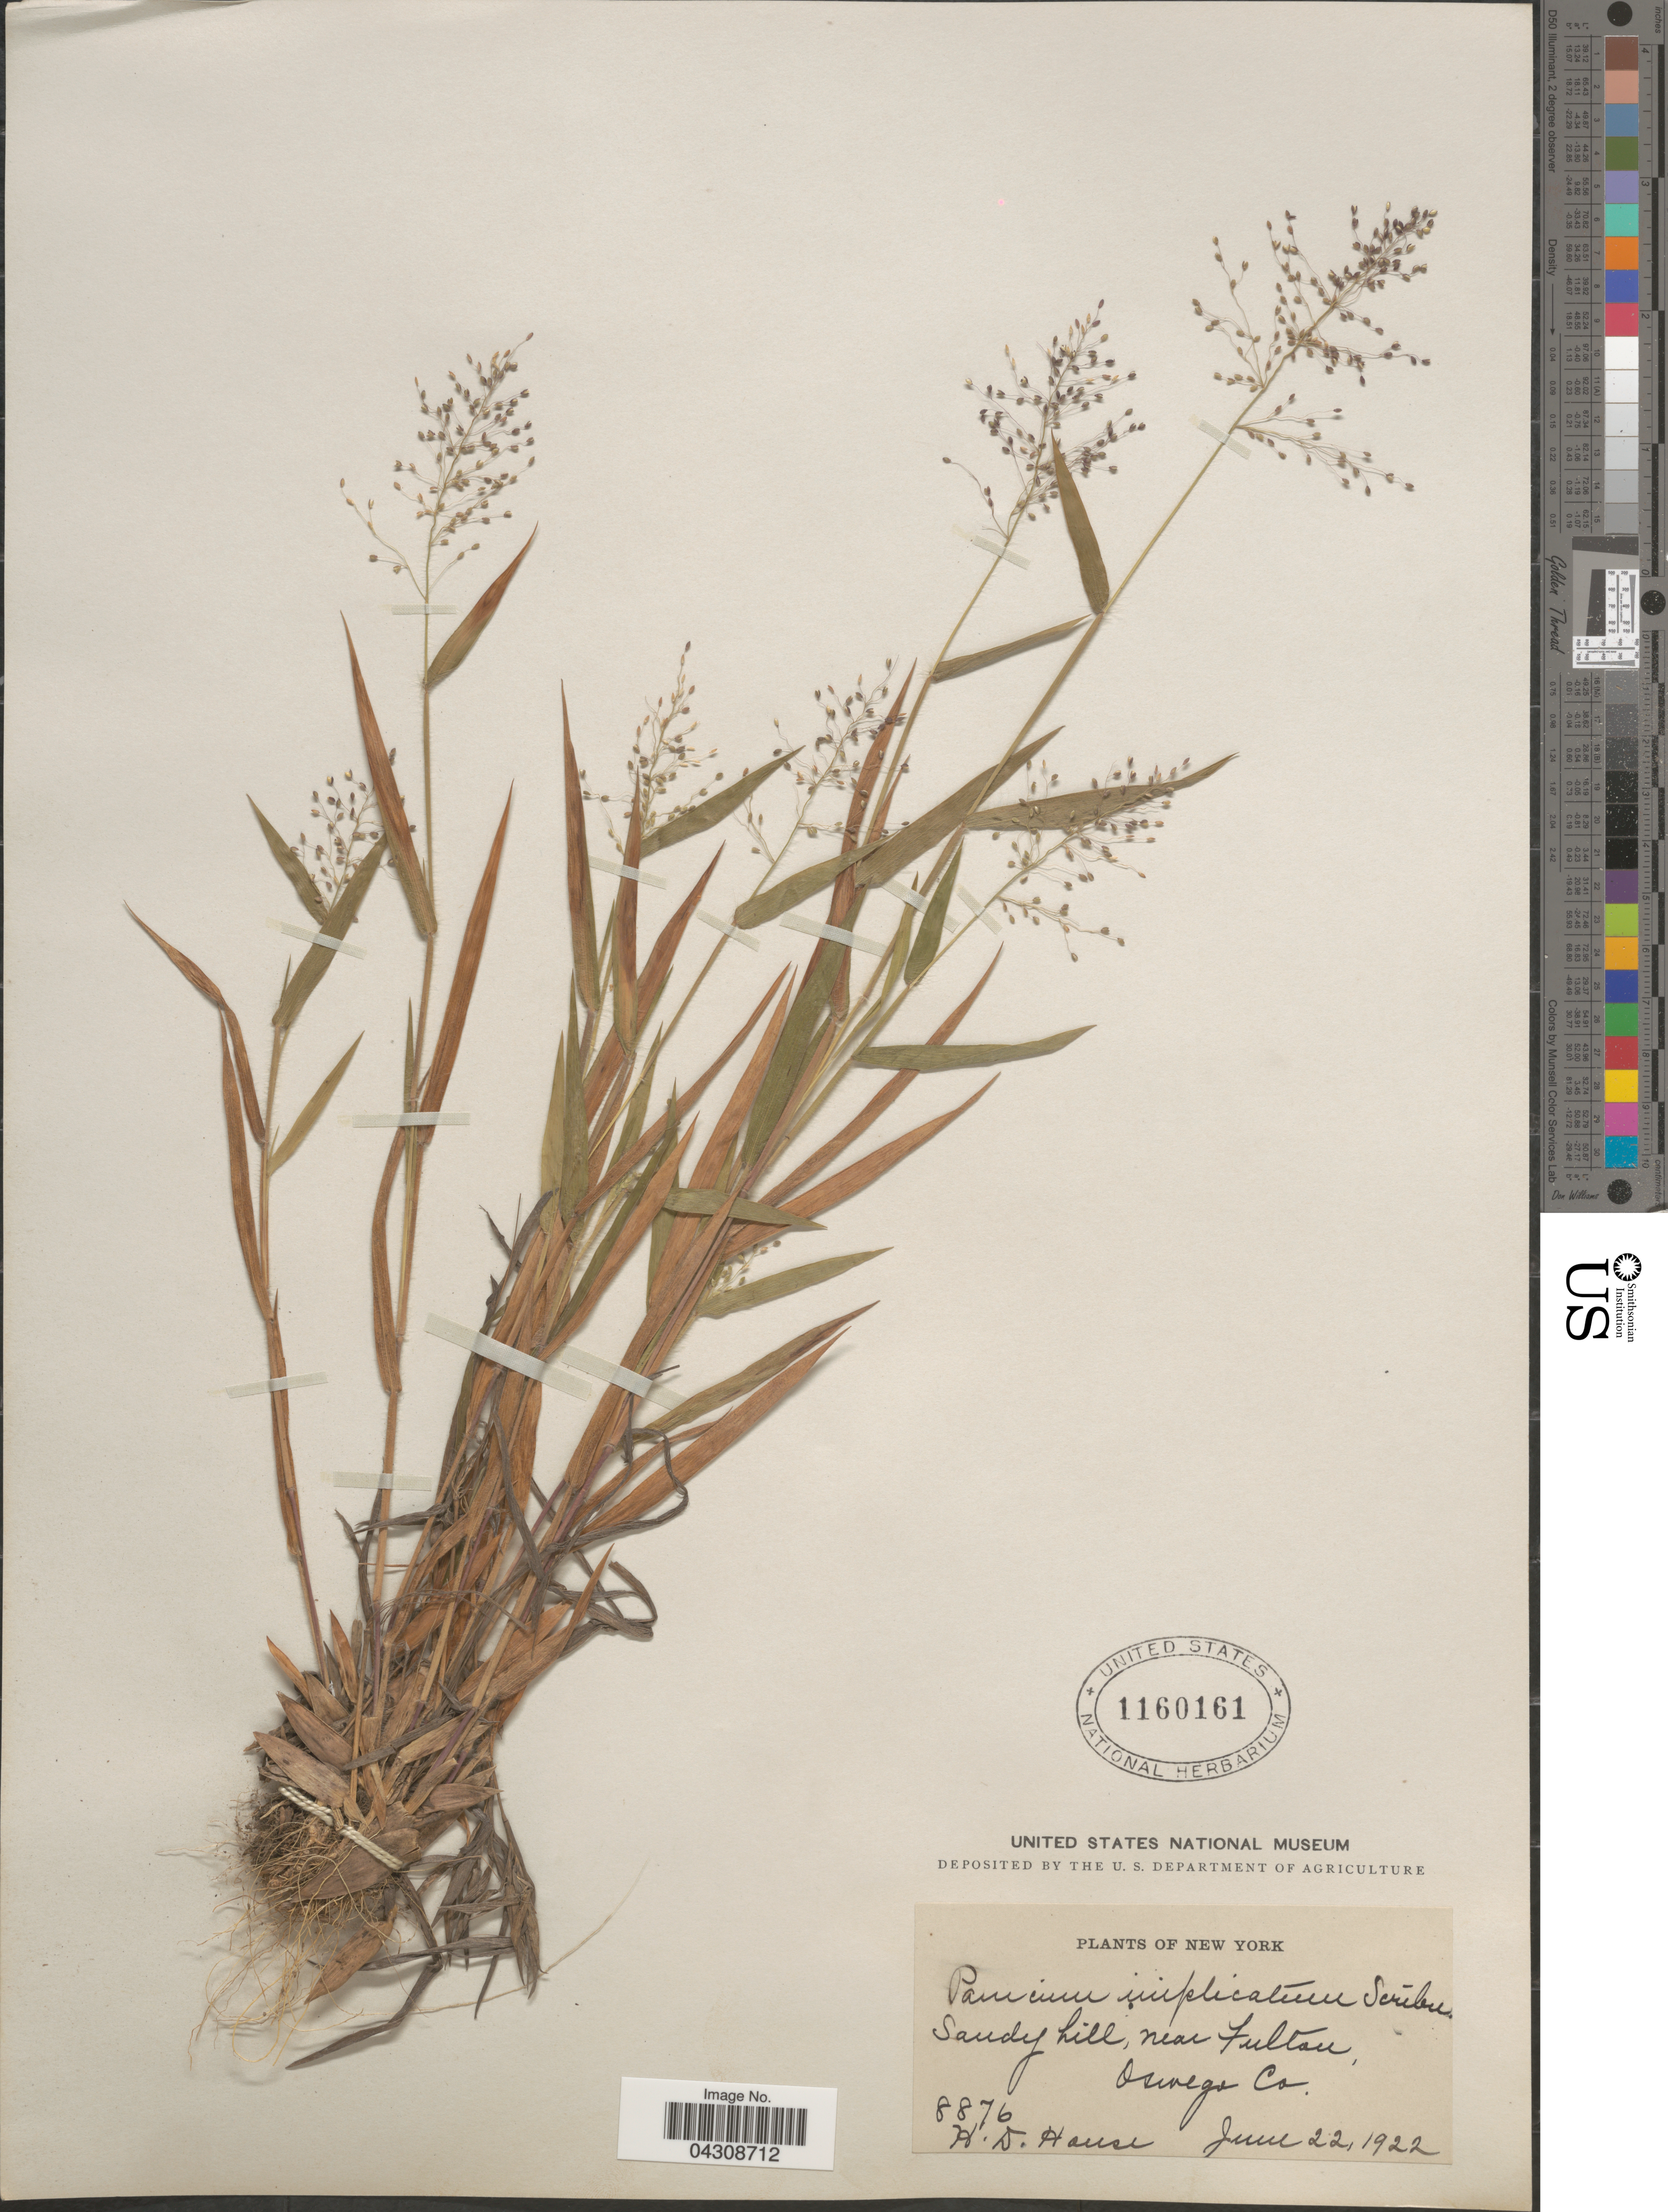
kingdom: Plantae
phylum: Tracheophyta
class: Liliopsida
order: Poales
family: Poaceae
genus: Dichanthelium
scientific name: Dichanthelium acuminatum var. acuminatum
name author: (Sw.) Gould & C.A. Clark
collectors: H. D. House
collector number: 8876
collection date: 1922-06-22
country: United States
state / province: New York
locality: Sandy hill, near Fulton, Oswego Co.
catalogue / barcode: US 1160161